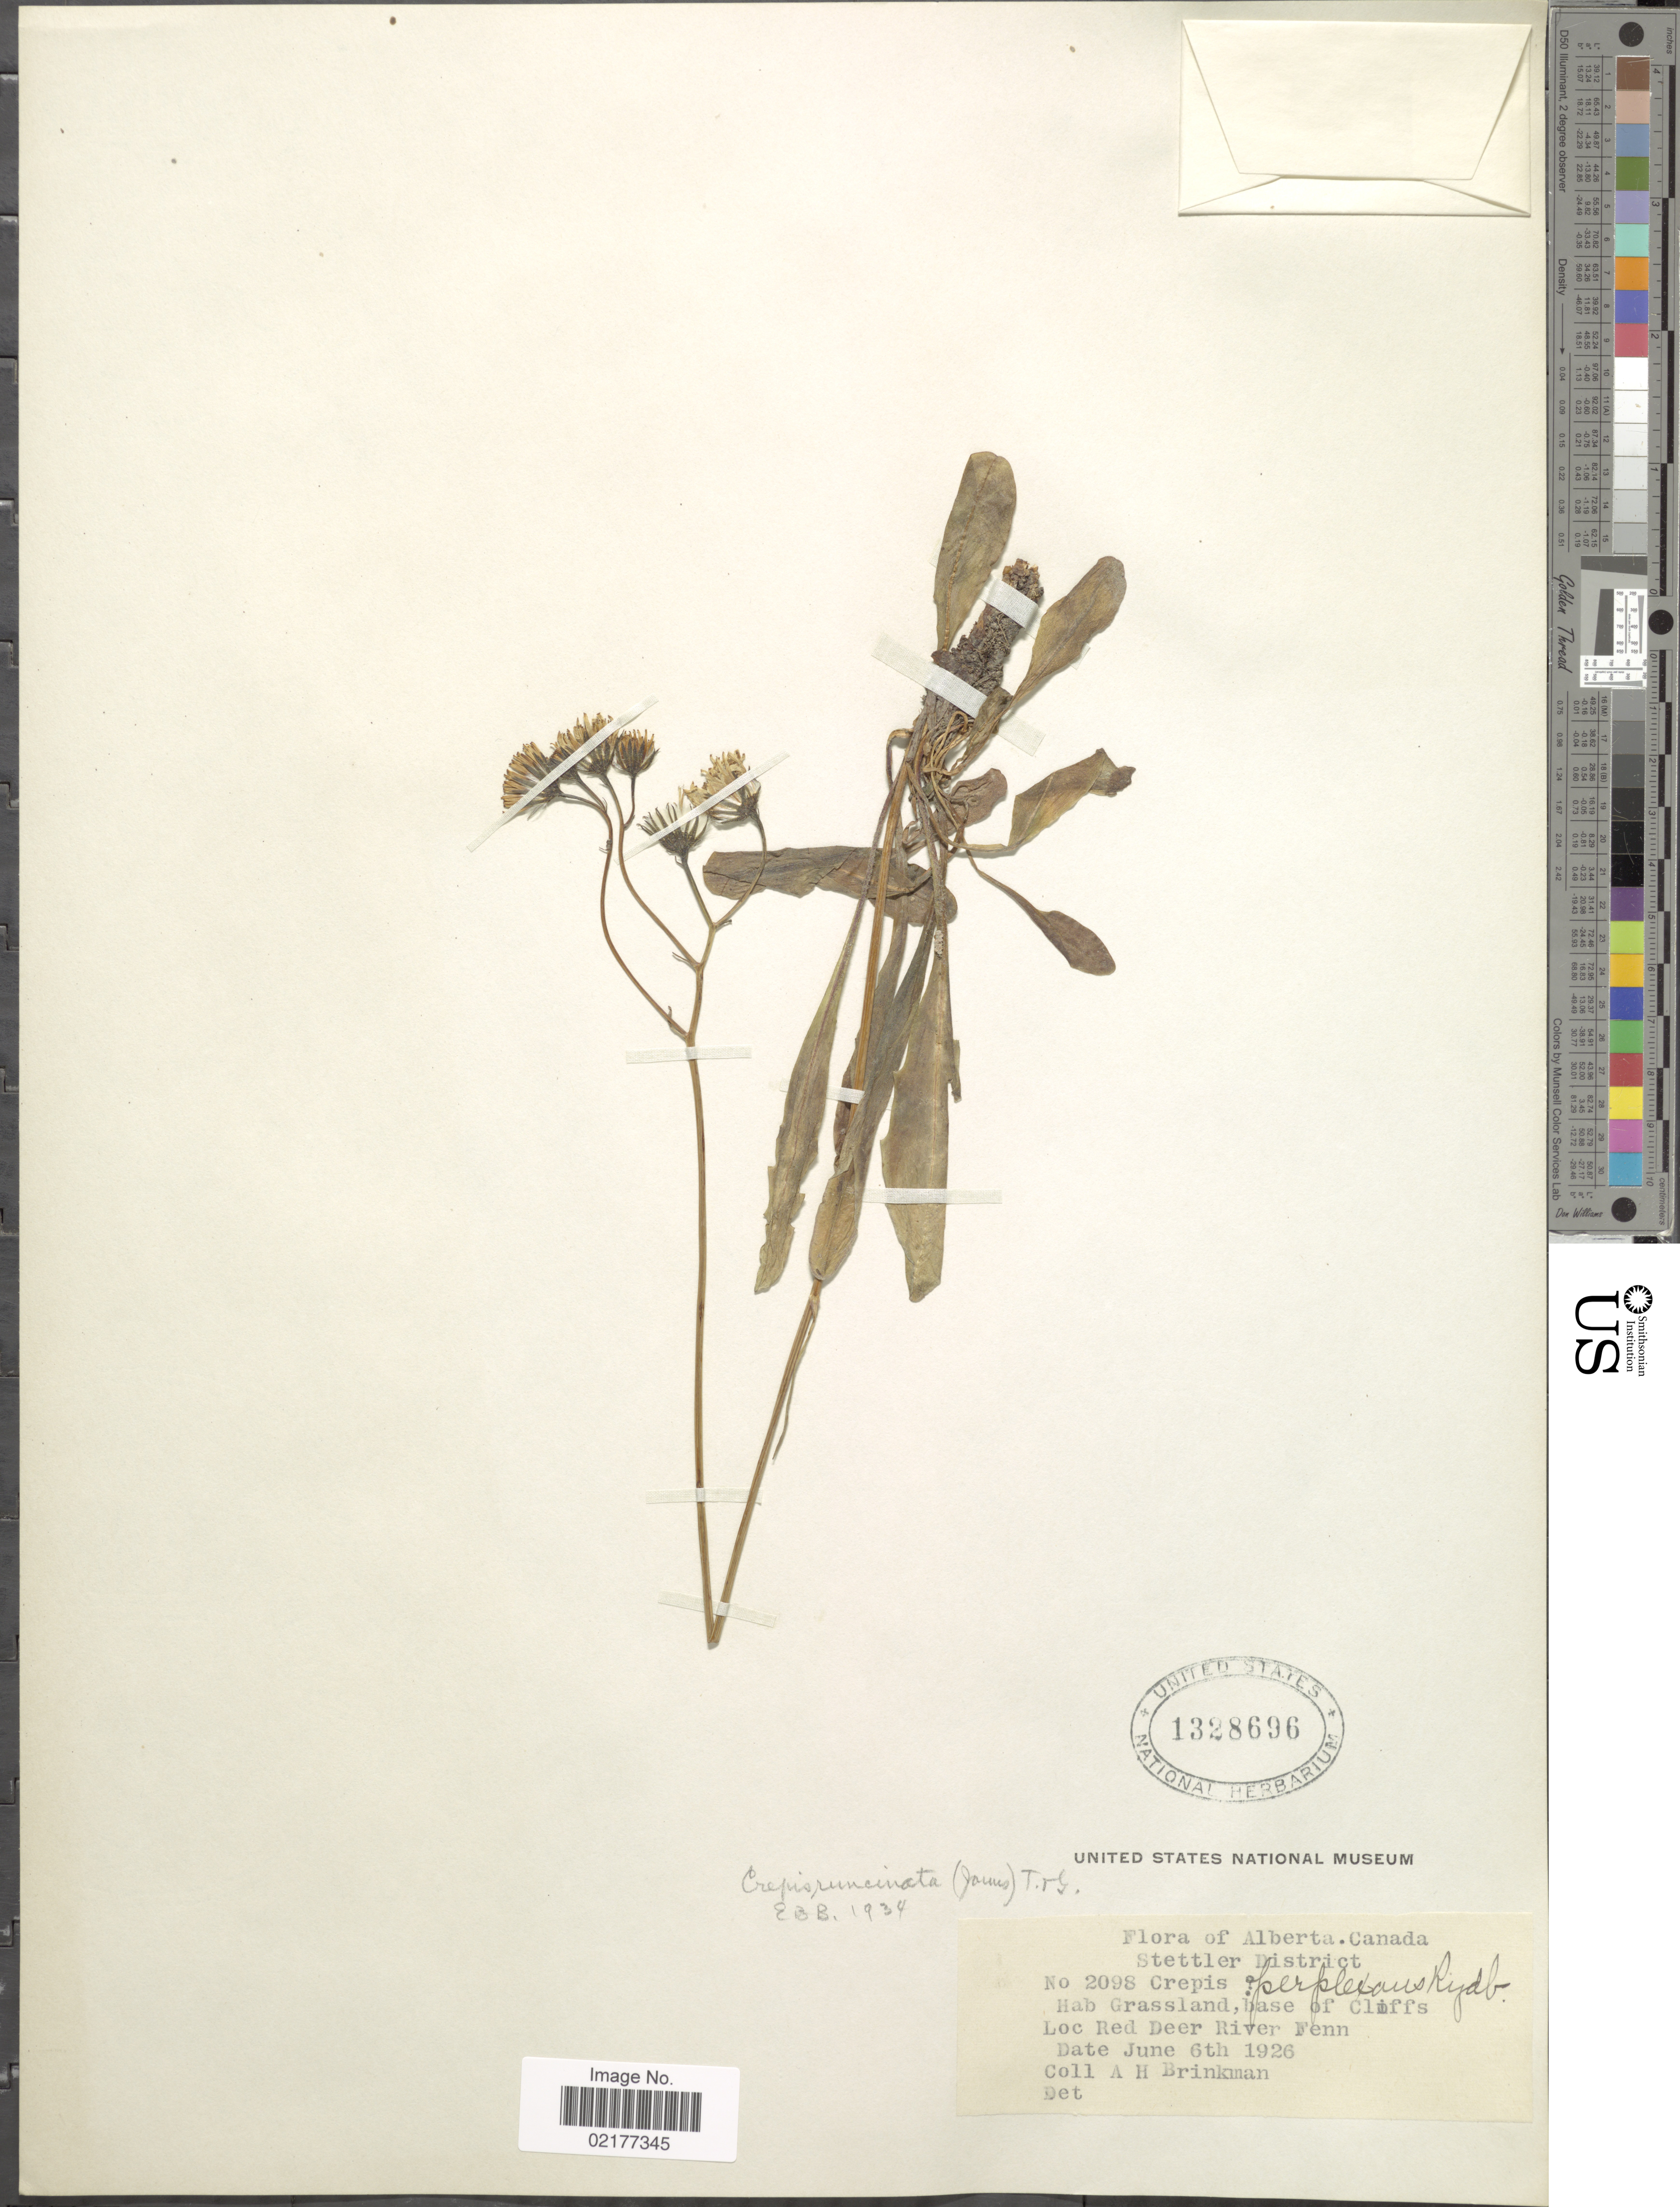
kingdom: Plantae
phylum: Tracheophyta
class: Magnoliopsida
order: Asterales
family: Asteraceae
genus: Crepis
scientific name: Crepis runcinata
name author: Torr. & A. Gray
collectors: A. Brinkman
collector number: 2098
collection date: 1926-06-06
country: Canada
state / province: Alberta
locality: Stettler District, Red Deer River Fenn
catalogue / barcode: US 1328696